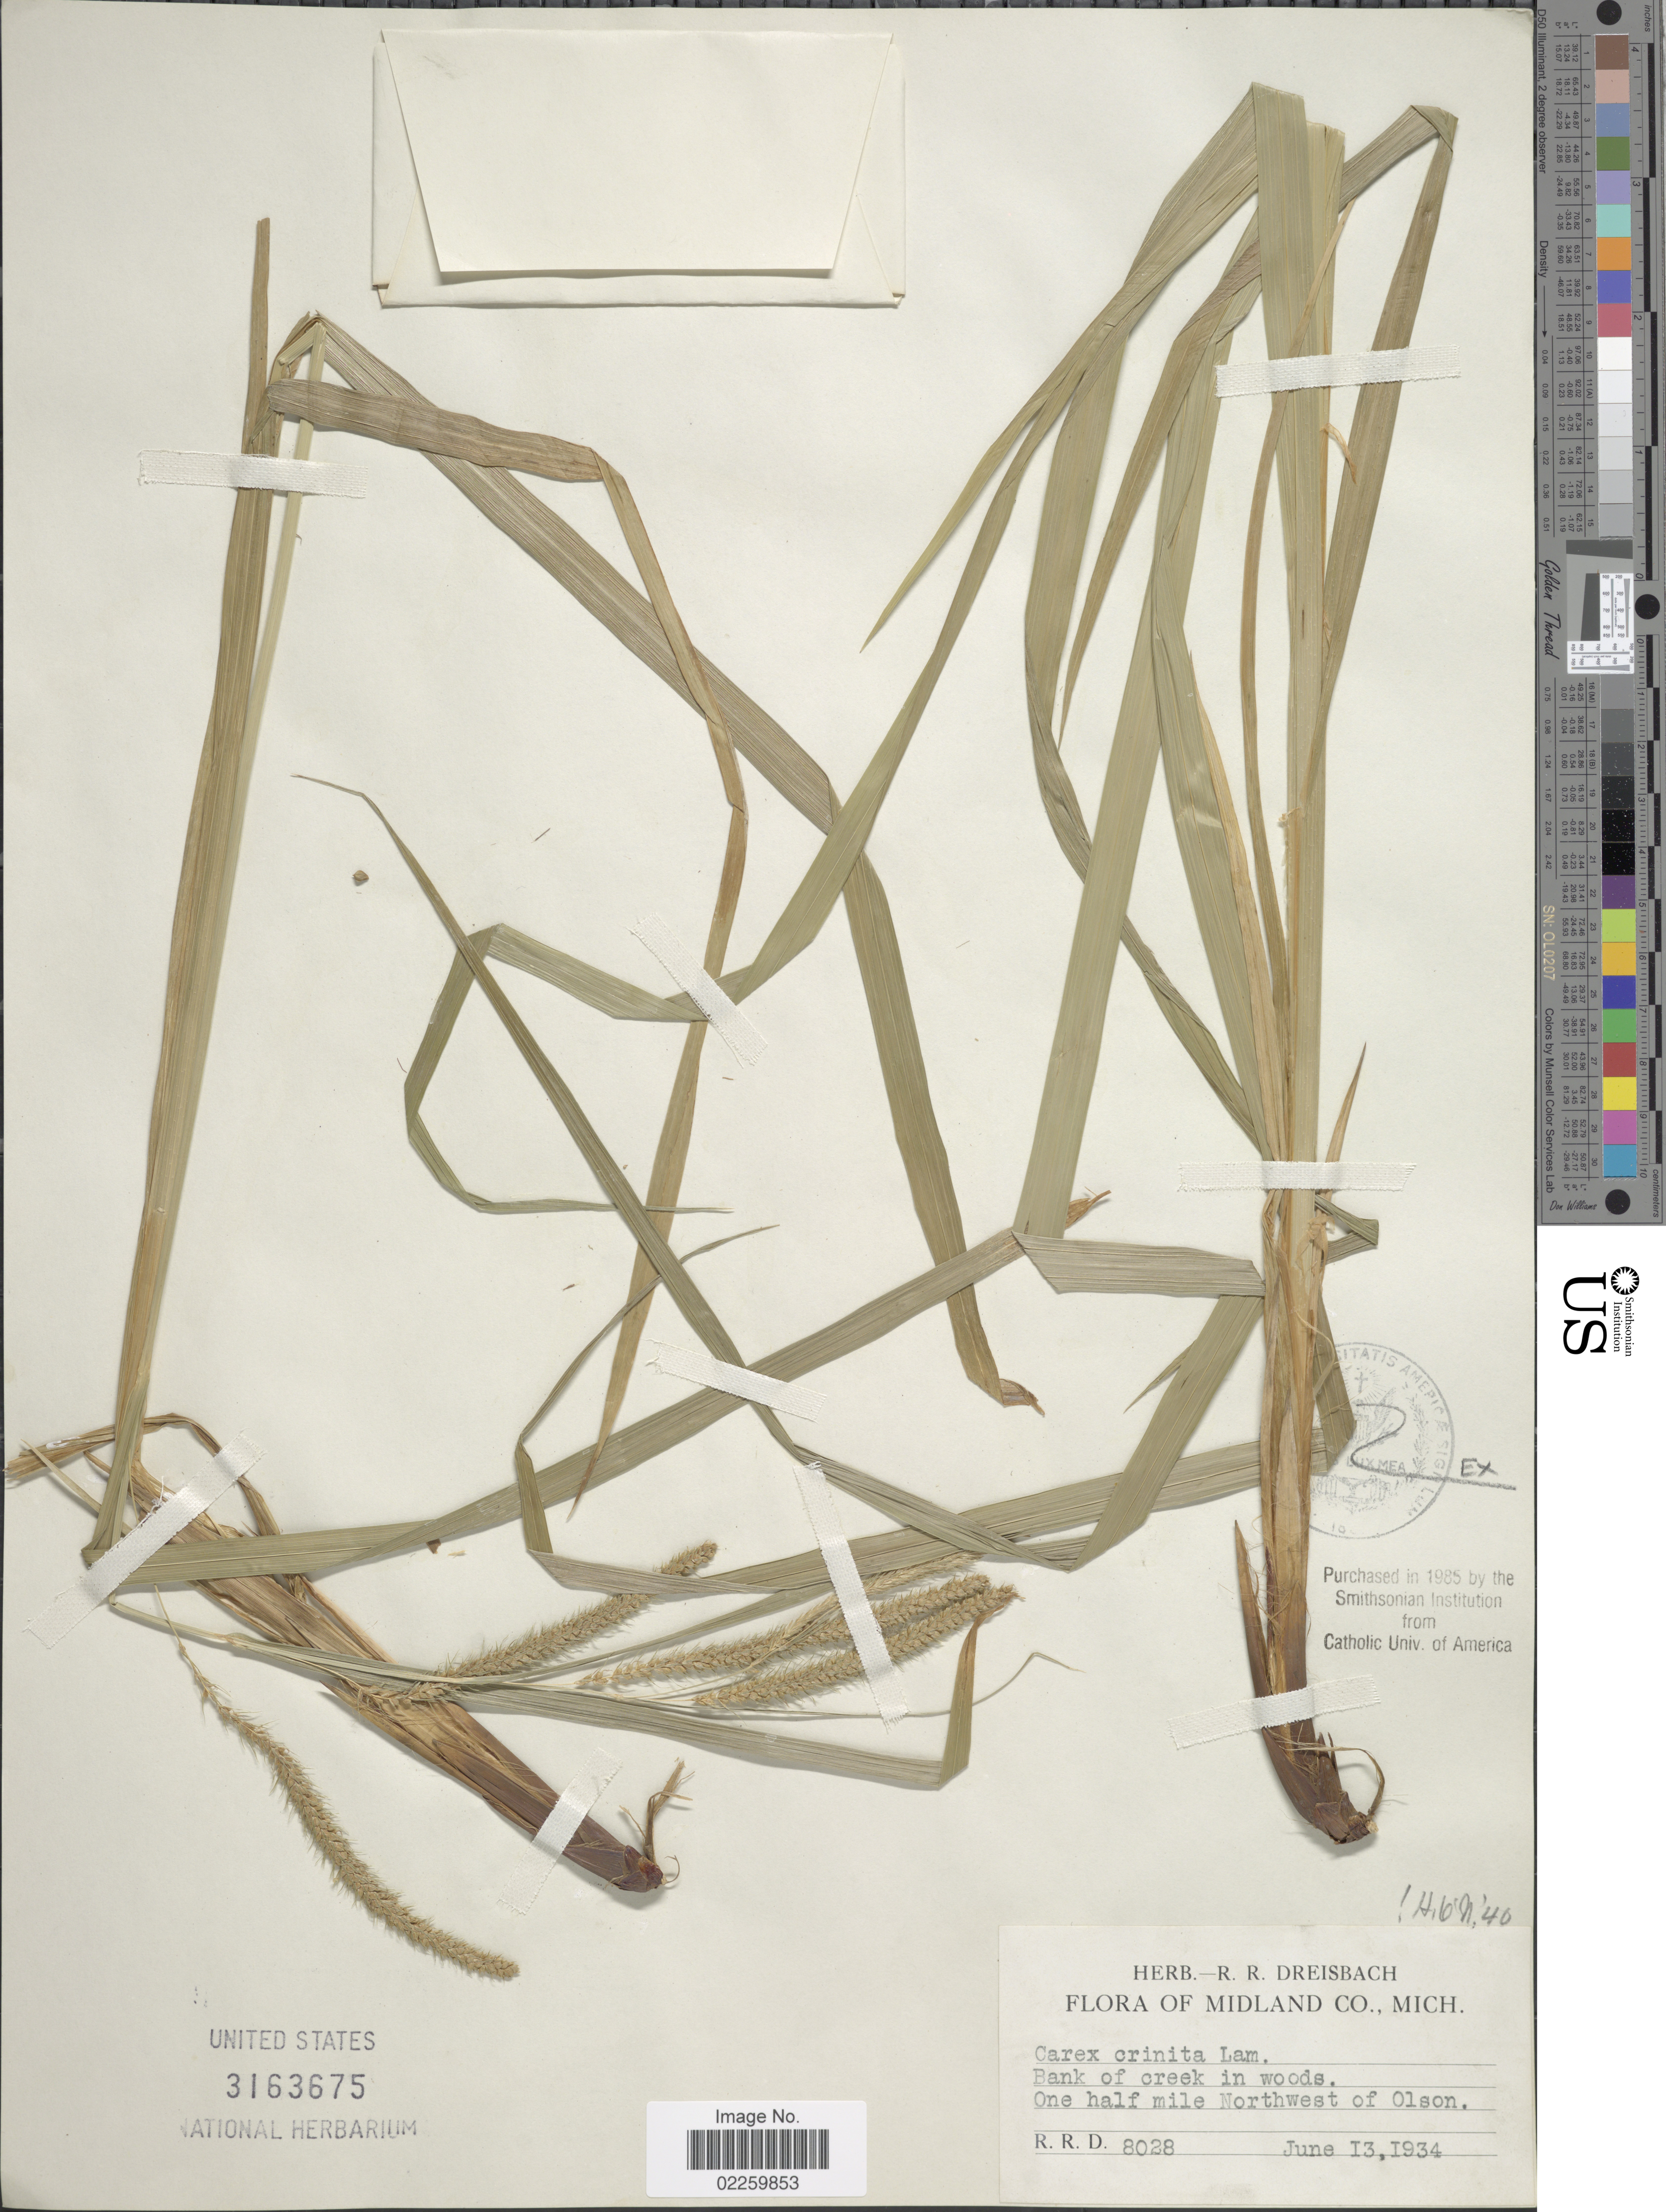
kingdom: Plantae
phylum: Tracheophyta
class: Liliopsida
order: Poales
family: Cyperaceae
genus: Carex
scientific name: Carex crinita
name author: Lam.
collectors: R. Dreisbach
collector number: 8028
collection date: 1934-06-13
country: United States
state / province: Michigan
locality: Bank of creek in woods, One half mile Northwest of Olson, Midland Co.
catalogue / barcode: US 3163675